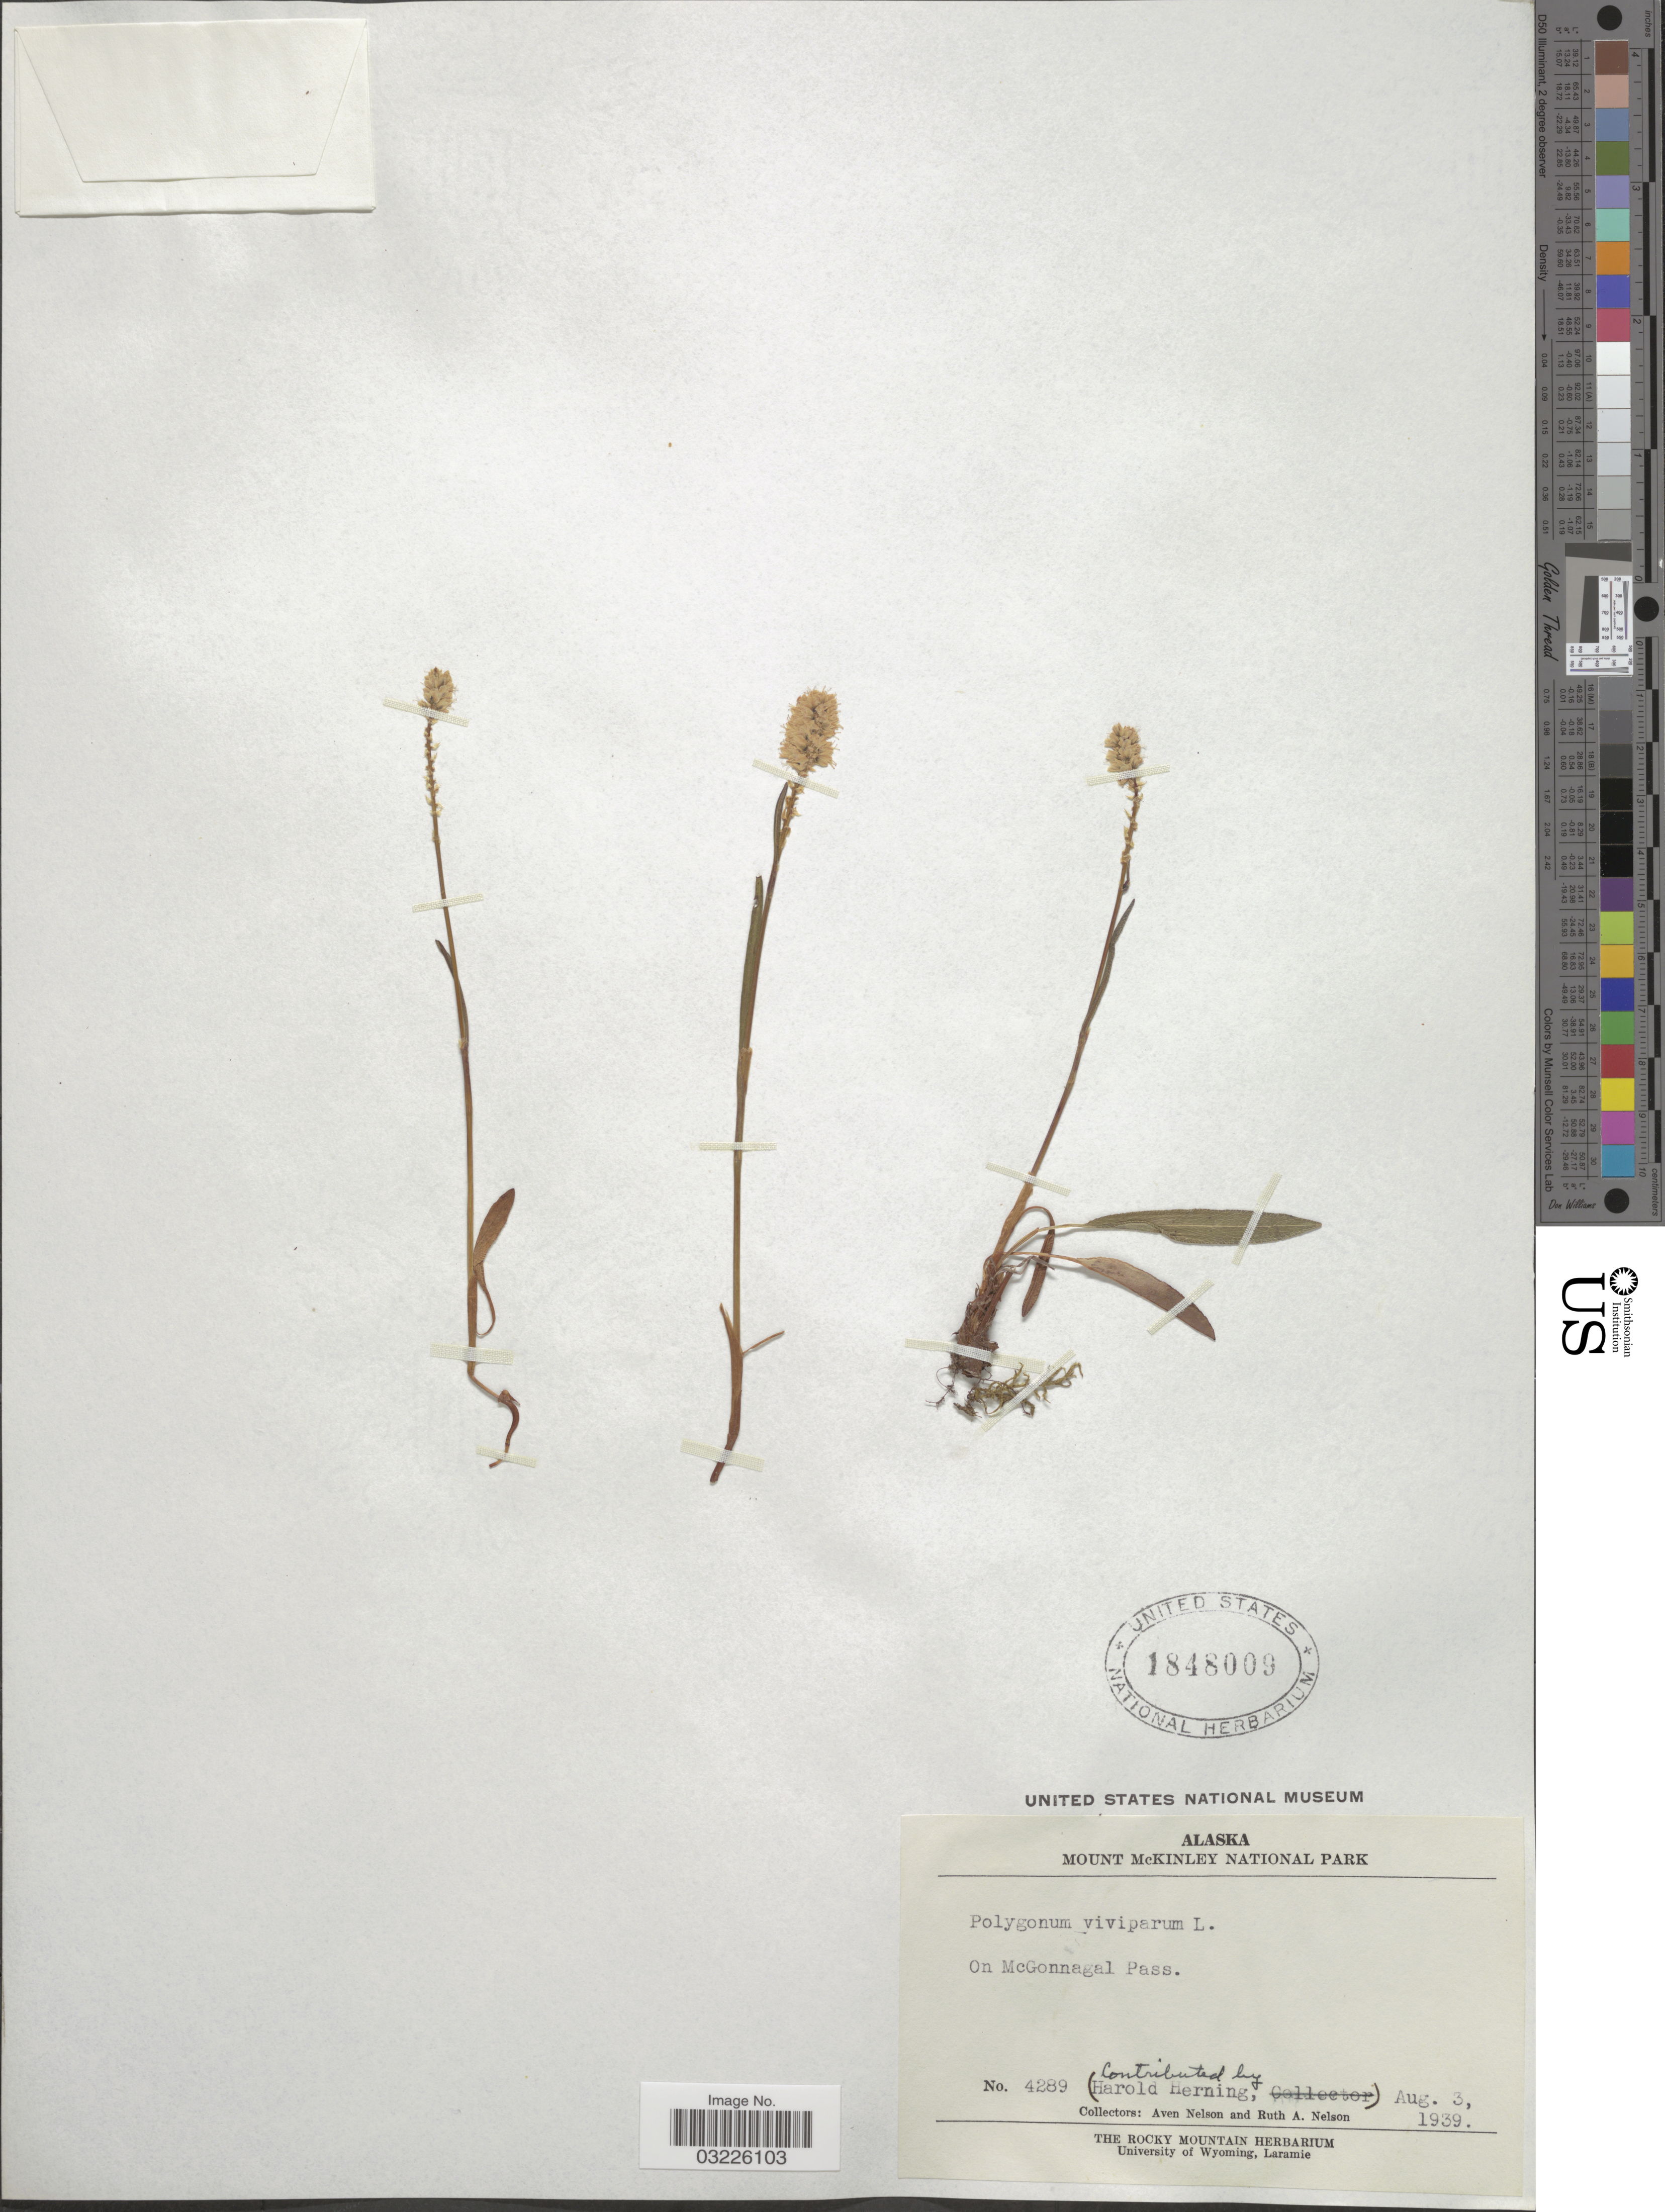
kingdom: Plantae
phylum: Tracheophyta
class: Magnoliopsida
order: Caryophyllales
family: Polygonaceae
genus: Bistorta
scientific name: Bistorta vivipara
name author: (L.) Delarbre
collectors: A. Nelson & R. A. Nelson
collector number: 4289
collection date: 1939-08-03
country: United States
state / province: Alaska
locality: Mount McKinley National Park. On McGonnagal Pass.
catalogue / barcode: US 1848009